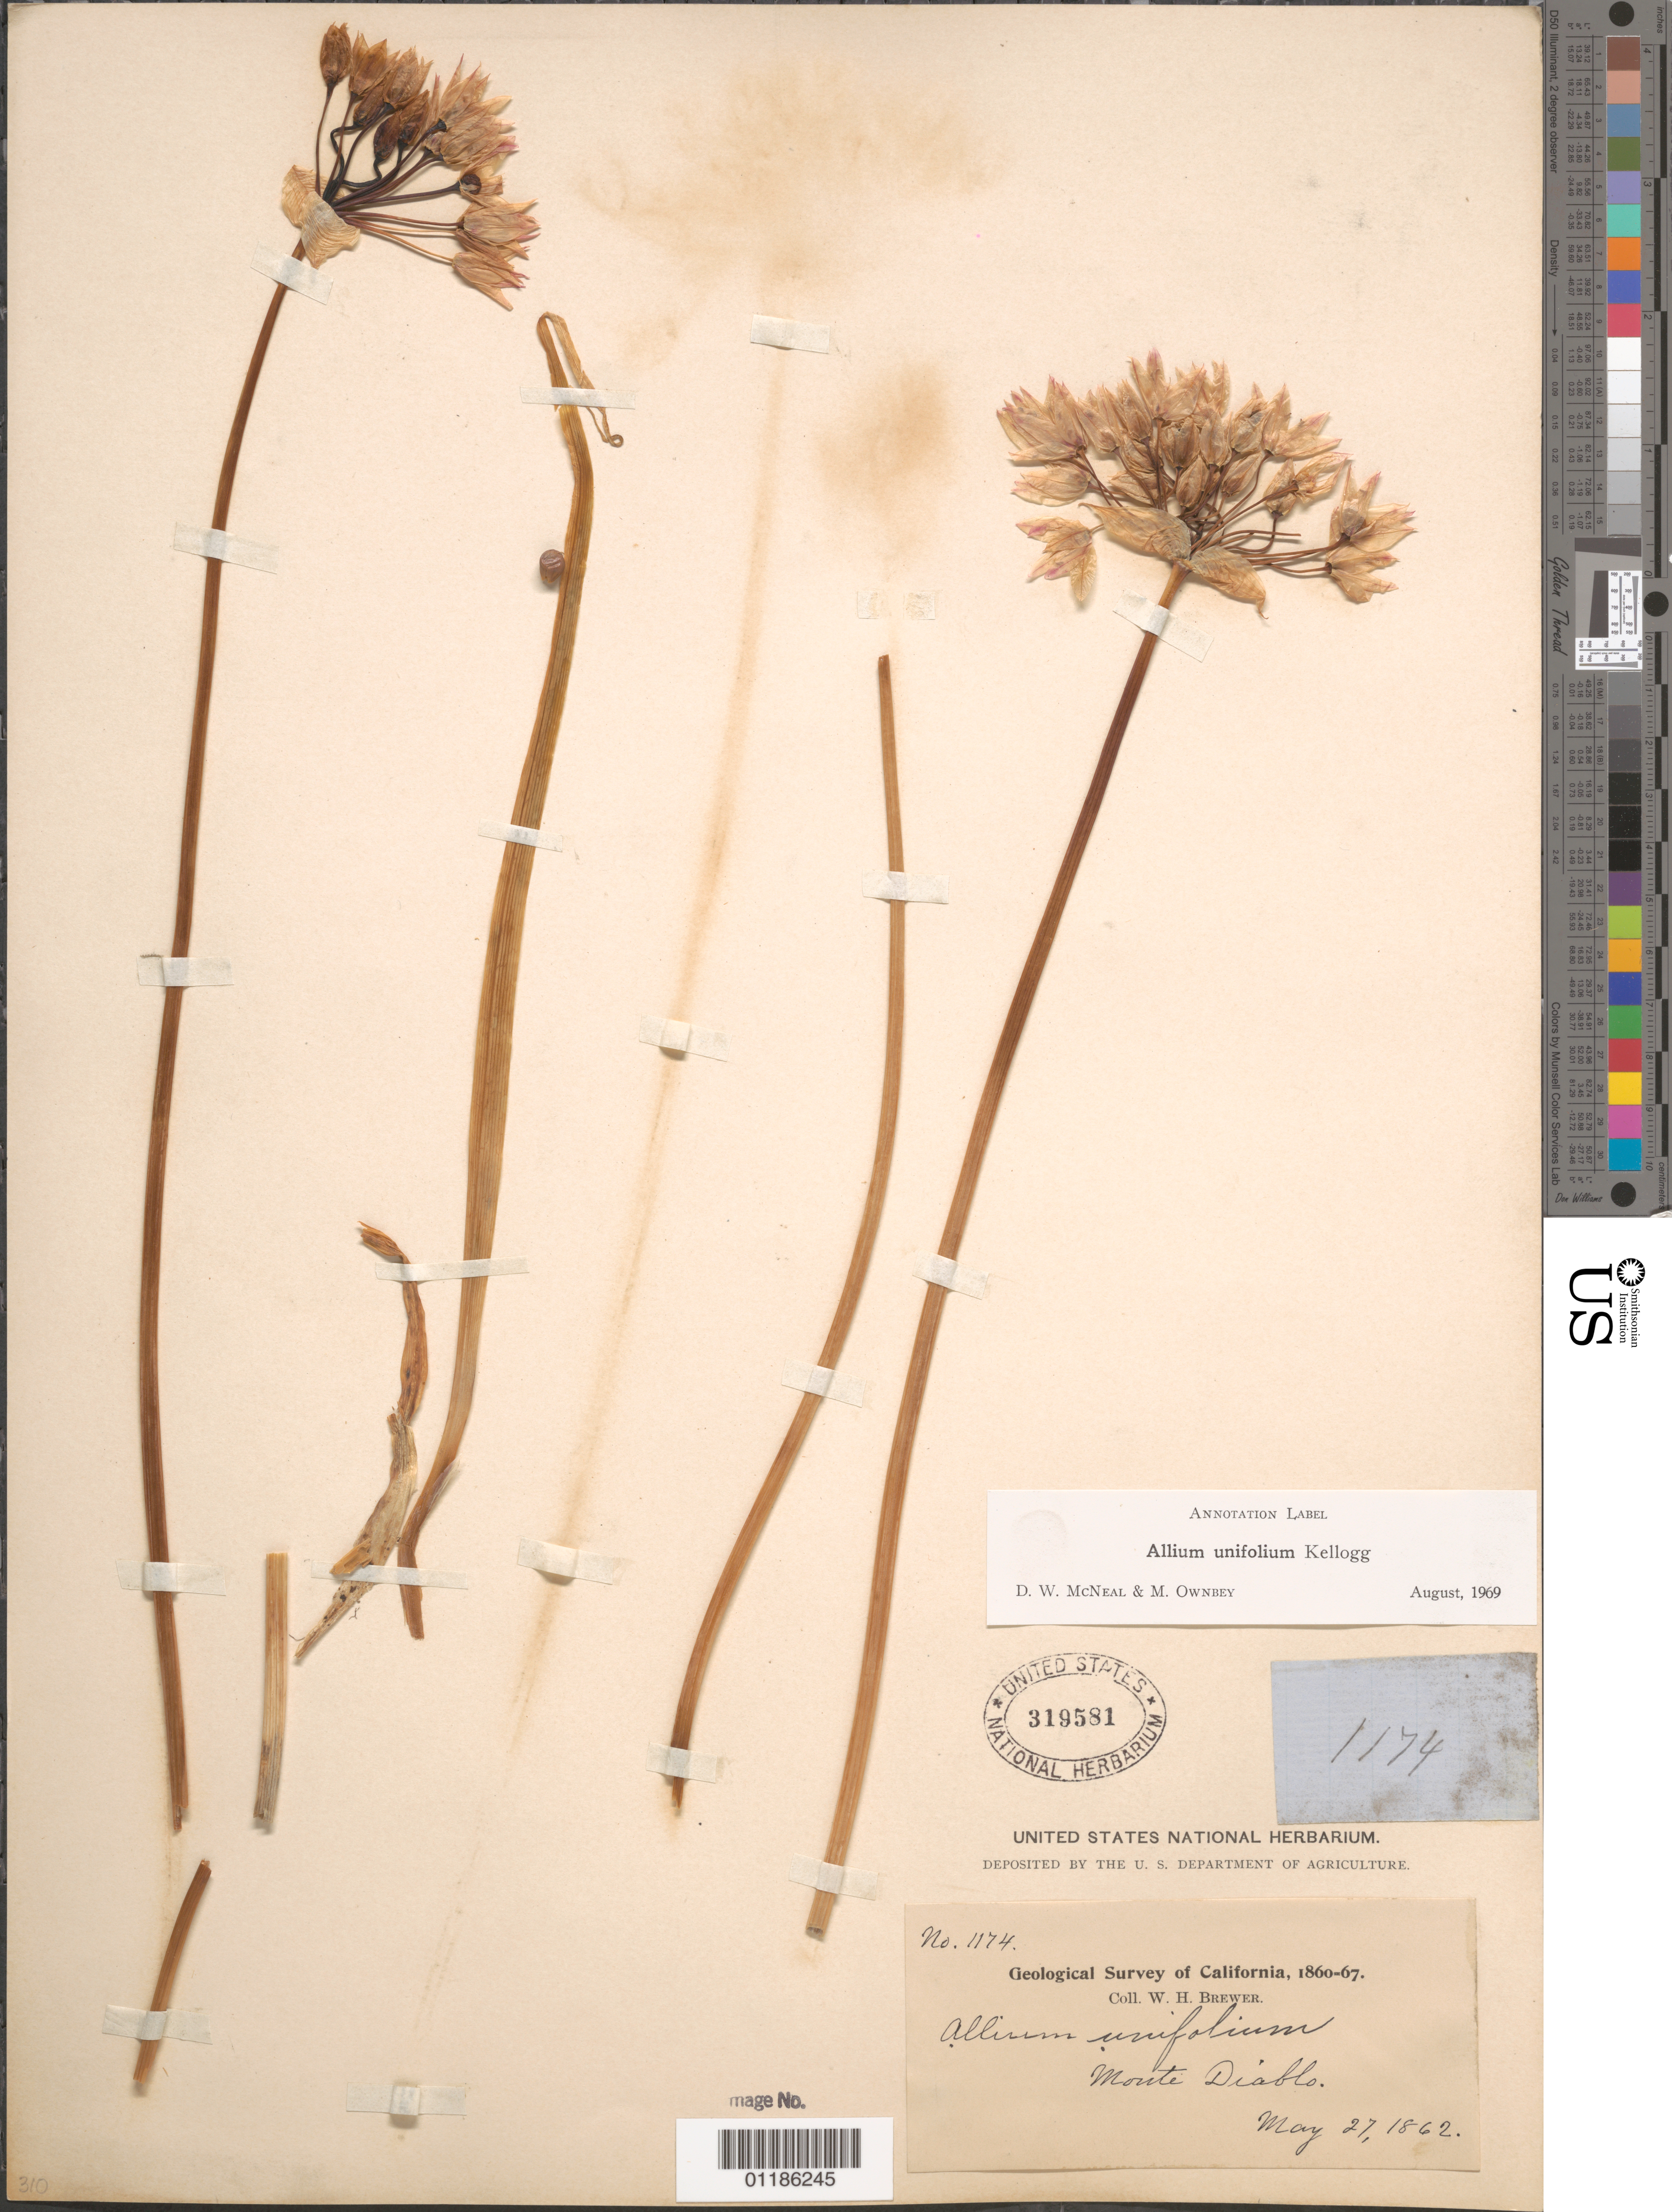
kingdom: Plantae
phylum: Tracheophyta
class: Liliopsida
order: Asparagales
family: Amaryllidaceae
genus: Allium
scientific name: Allium unifolium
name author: Kellogg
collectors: W. H. Brewer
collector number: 1174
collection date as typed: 27 May 1862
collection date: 1862-05-27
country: United States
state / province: California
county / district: Contra Costa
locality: Monte Diablo.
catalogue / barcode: US 319581